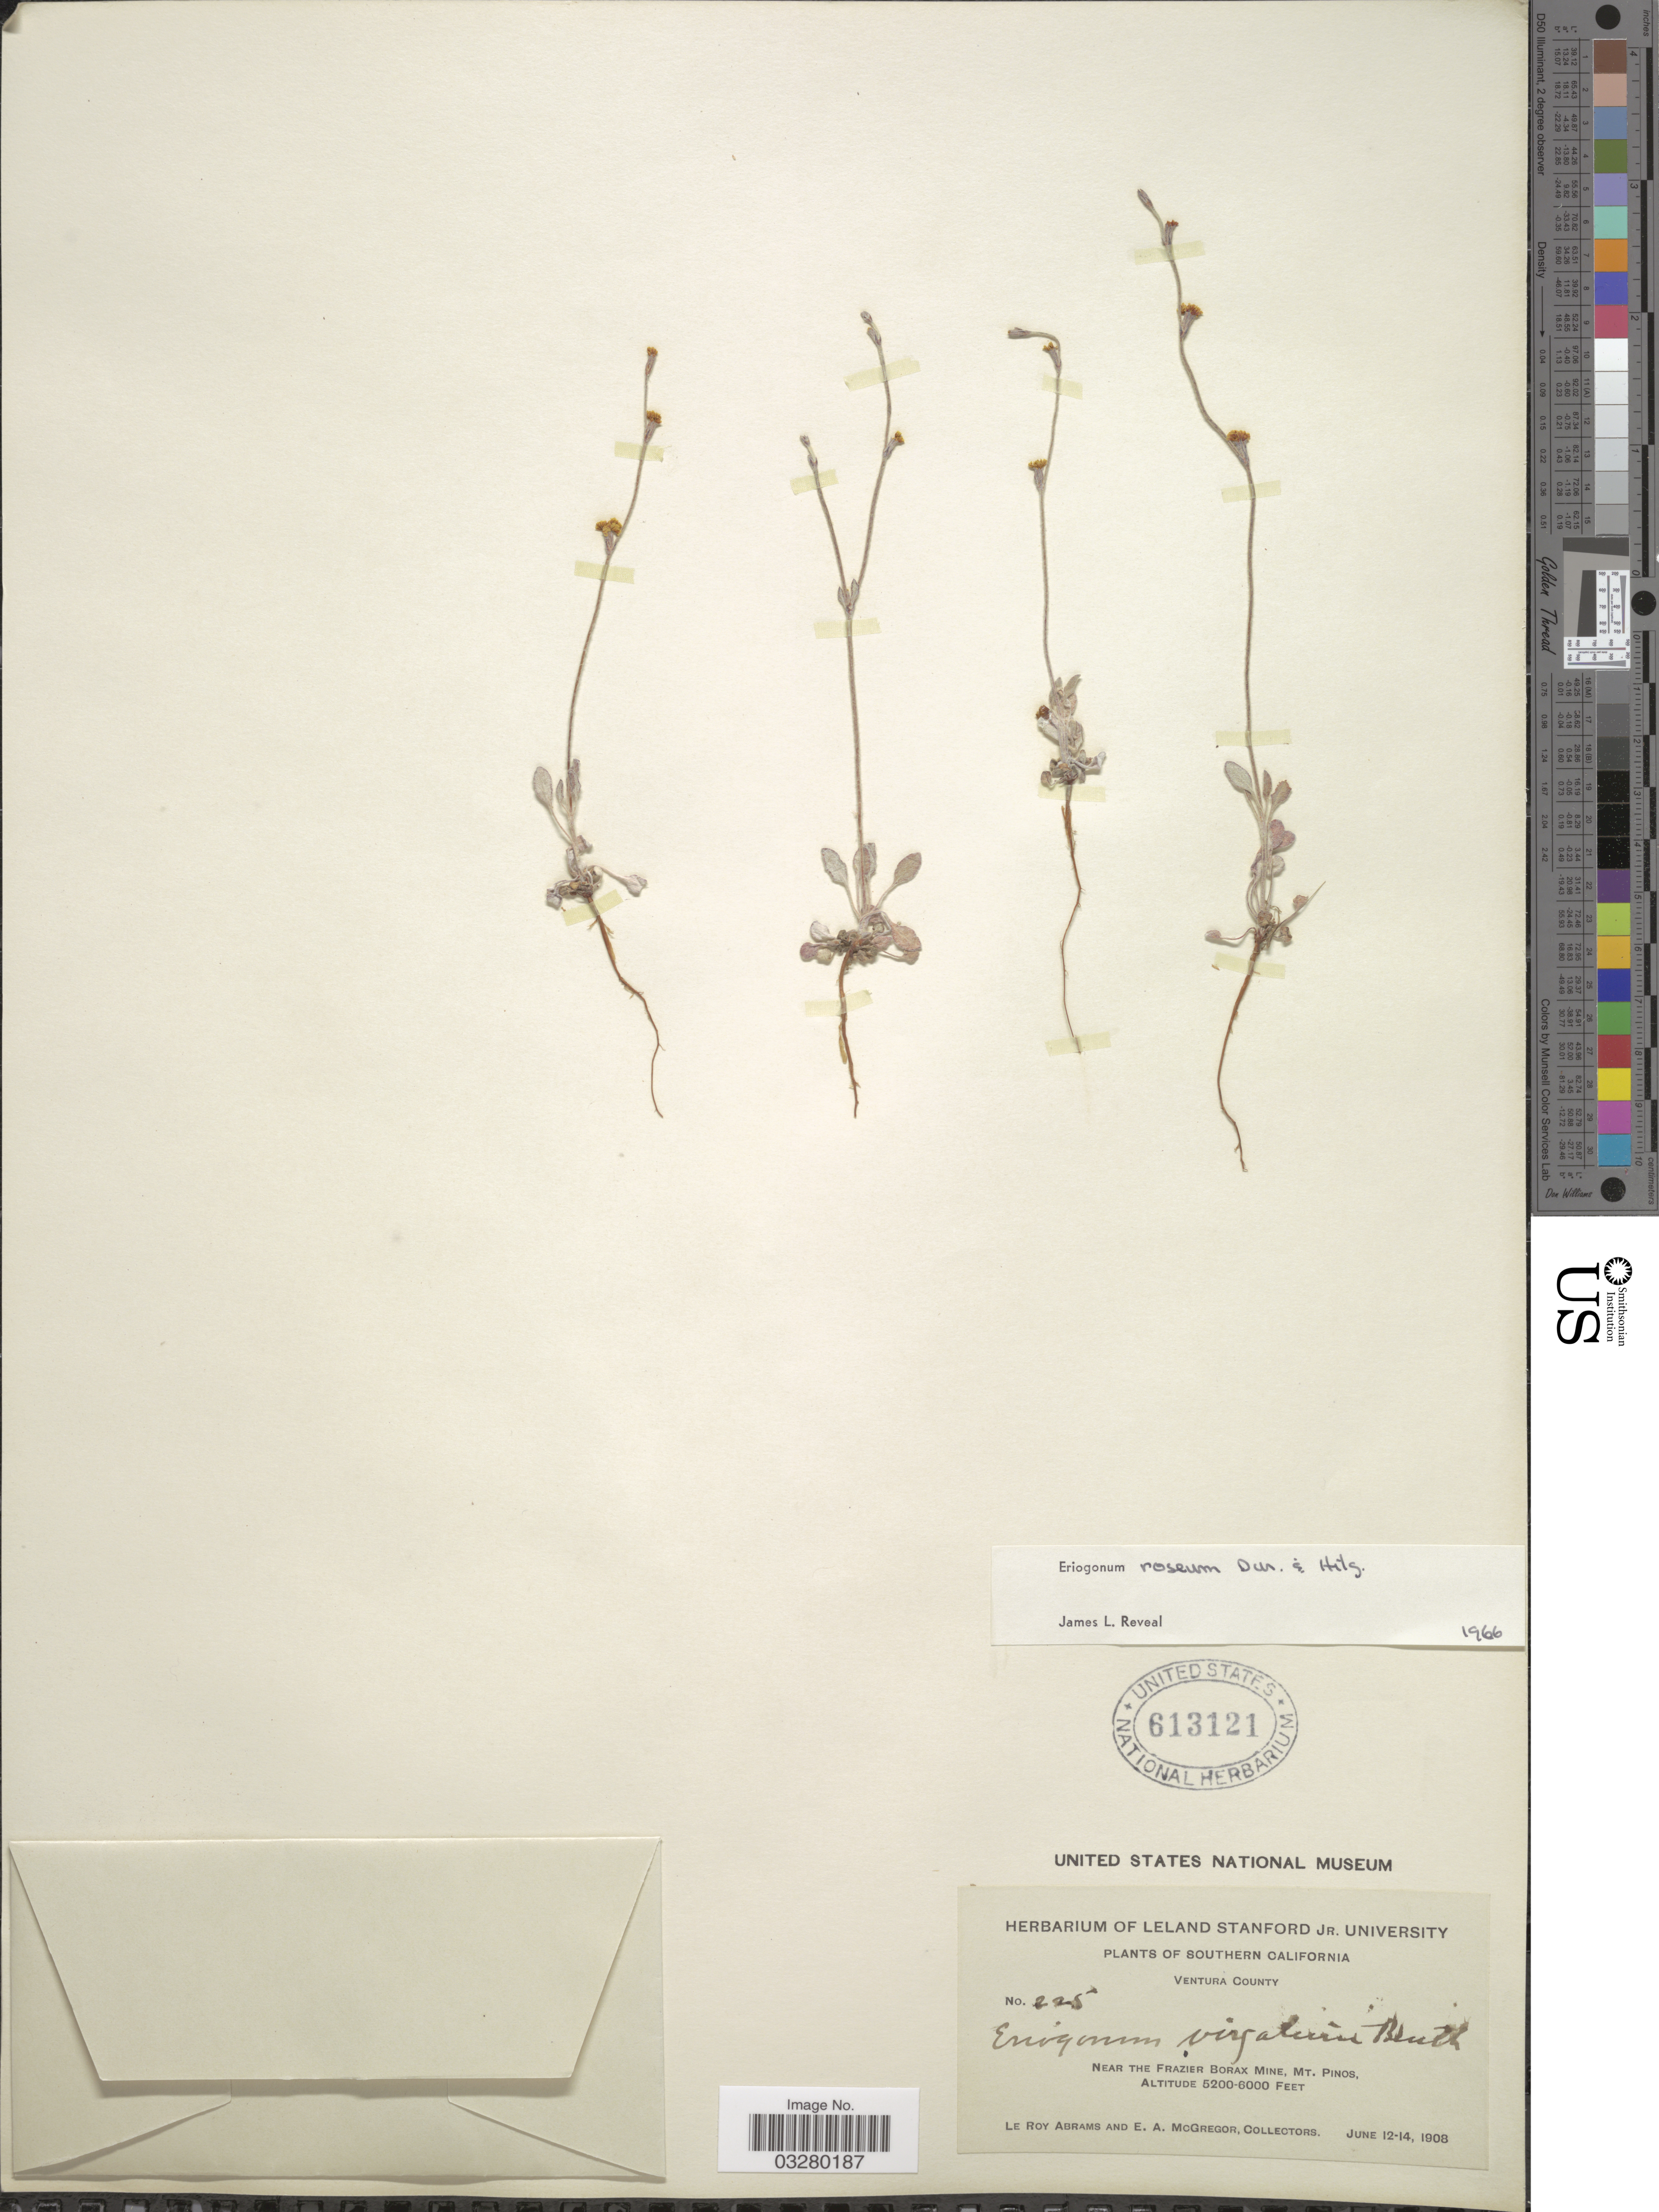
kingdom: Plantae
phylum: Tracheophyta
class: Magnoliopsida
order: Caryophyllales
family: Polygonaceae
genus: Eriogonum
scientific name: Eriogonum roseum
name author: Durand & Hilg.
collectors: L. Abrams & E. A. McGregor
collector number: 225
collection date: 1908-06-12/1908-06-14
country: United States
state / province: California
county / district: Ventura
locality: Southern California. Ventura County. Near the Frazier Borax Mine, Mt. Pinos.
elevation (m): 1585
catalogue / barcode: US 613121